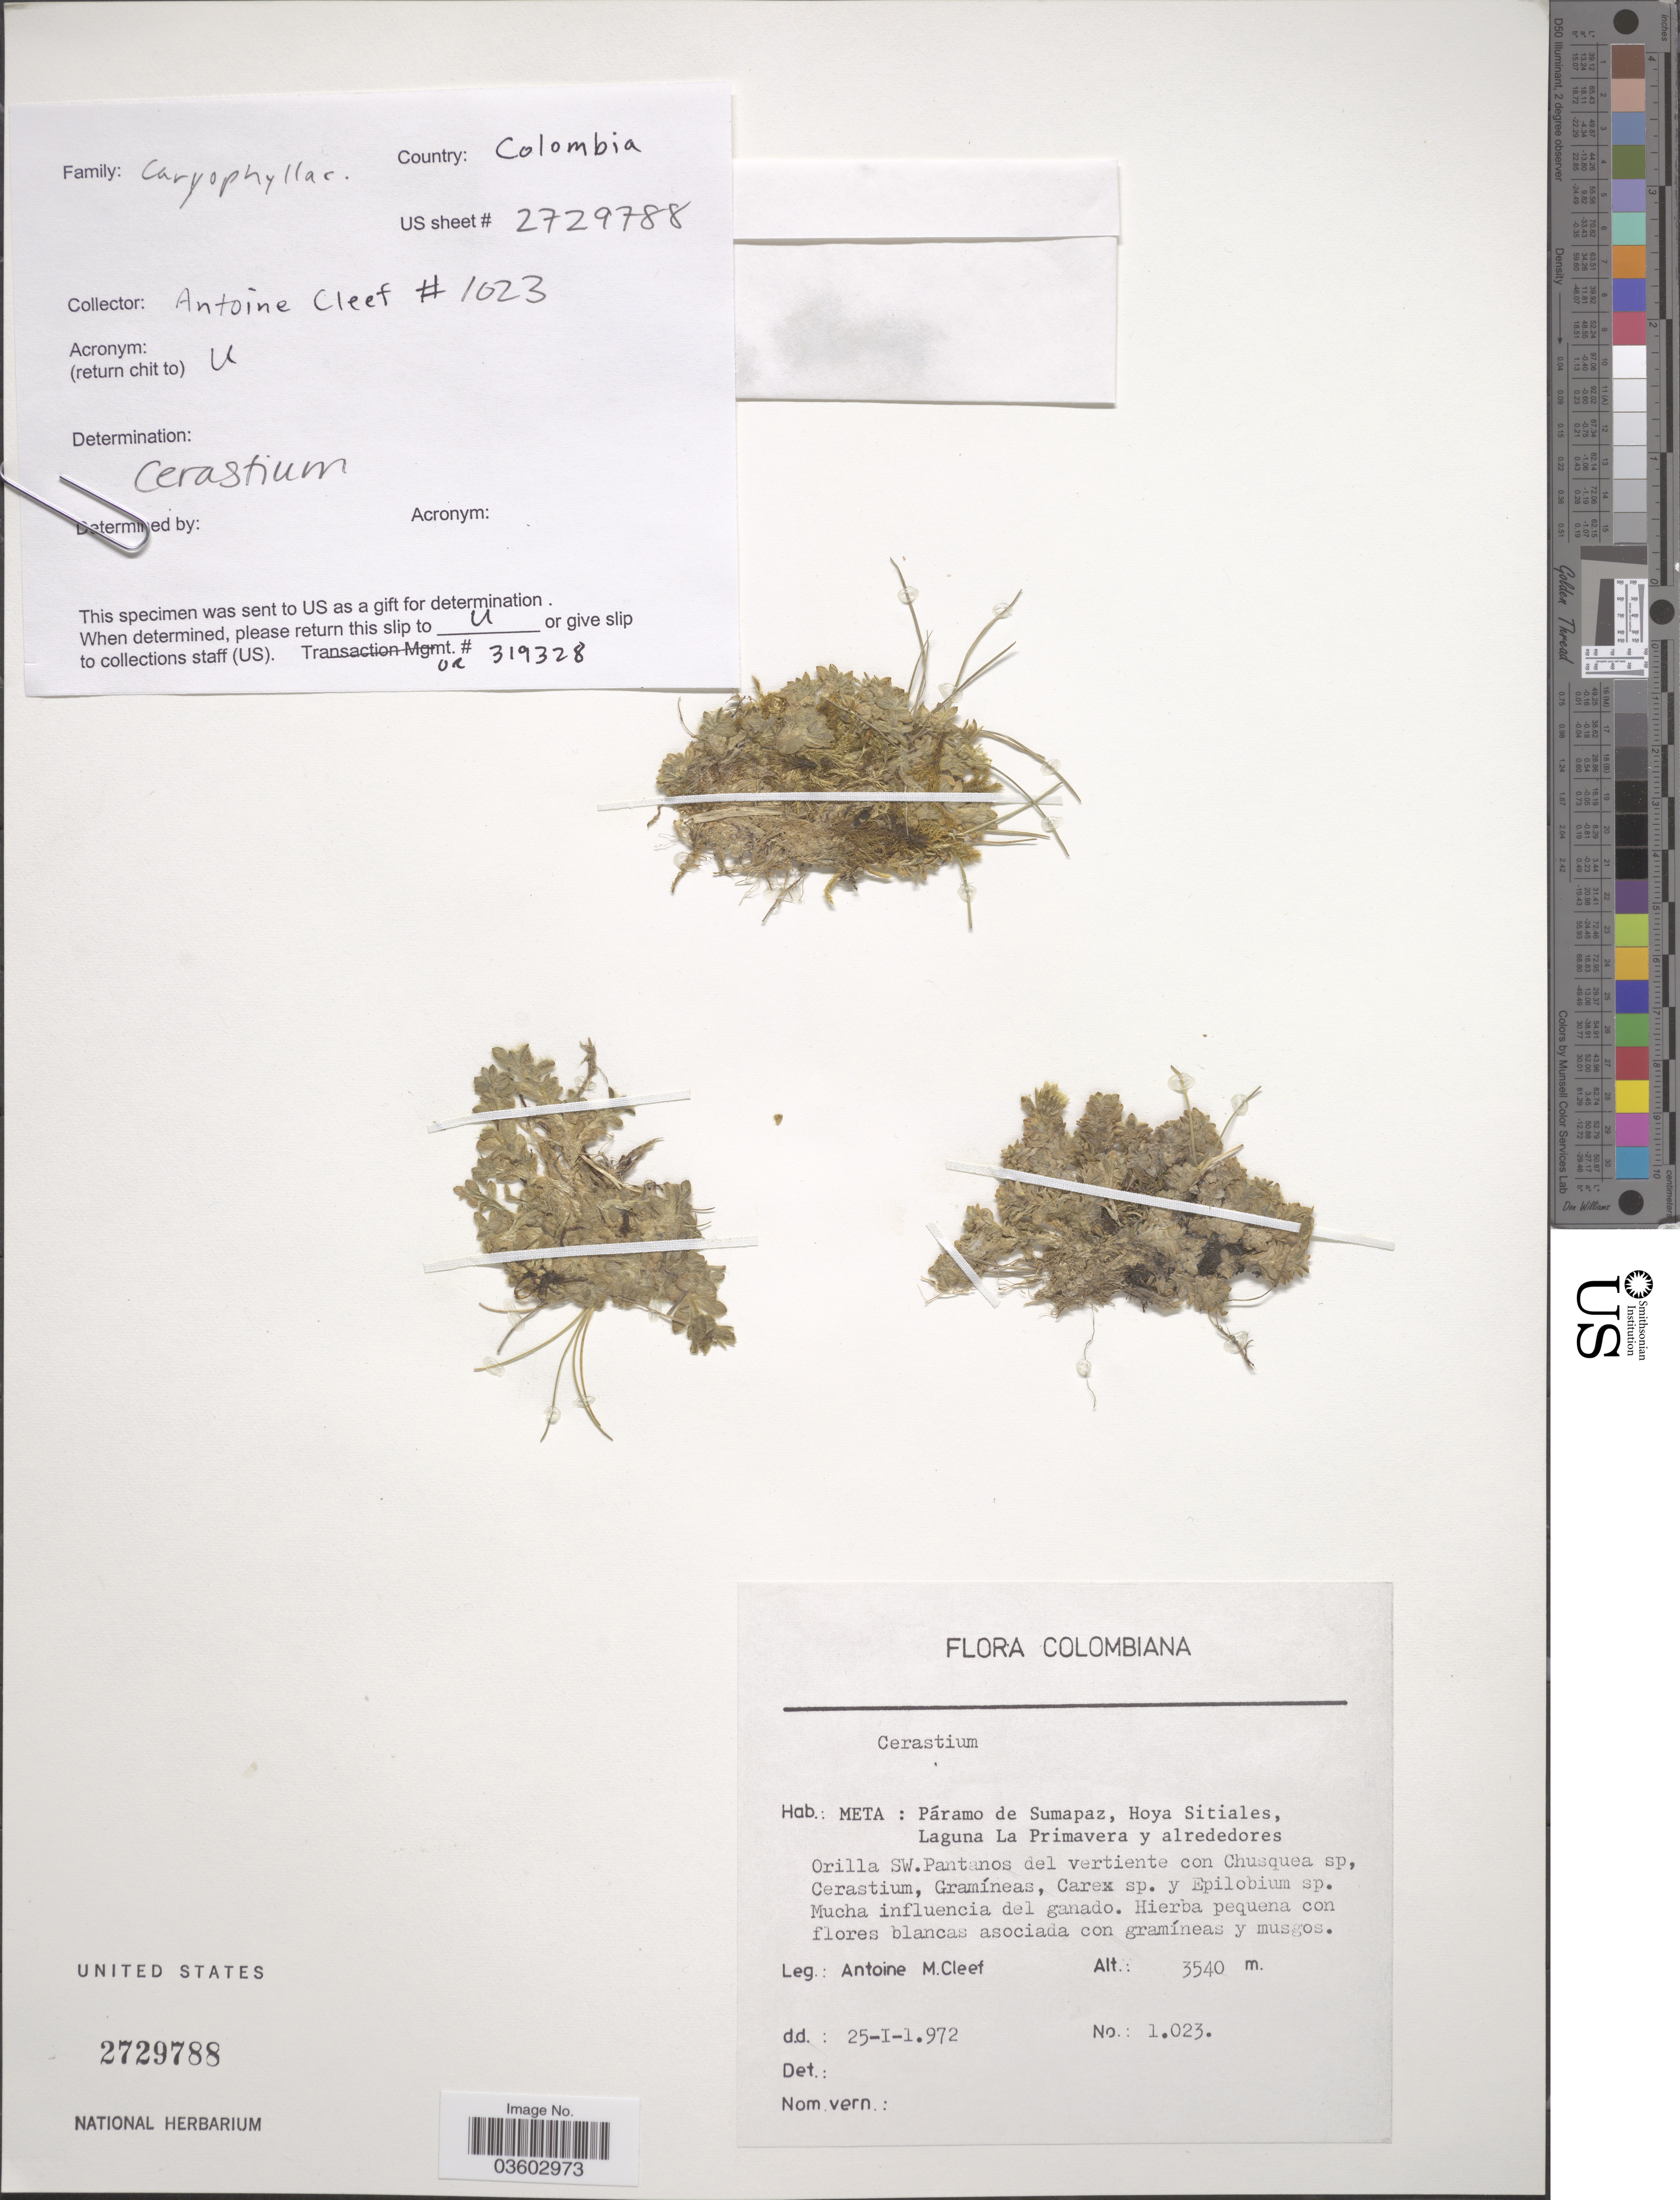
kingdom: Plantae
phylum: Tracheophyta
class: Magnoliopsida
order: Caryophyllales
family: Caryophyllaceae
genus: Cerastium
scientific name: Cerastium sp.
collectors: A. M. Cleef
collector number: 1023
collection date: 1972-01-25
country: Colombia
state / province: Meta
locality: Páramo de Sumapaz, Hoya Sitiales, Laguna La Primavera y alrededores Orilla SW.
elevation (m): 3540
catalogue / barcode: US 2729788